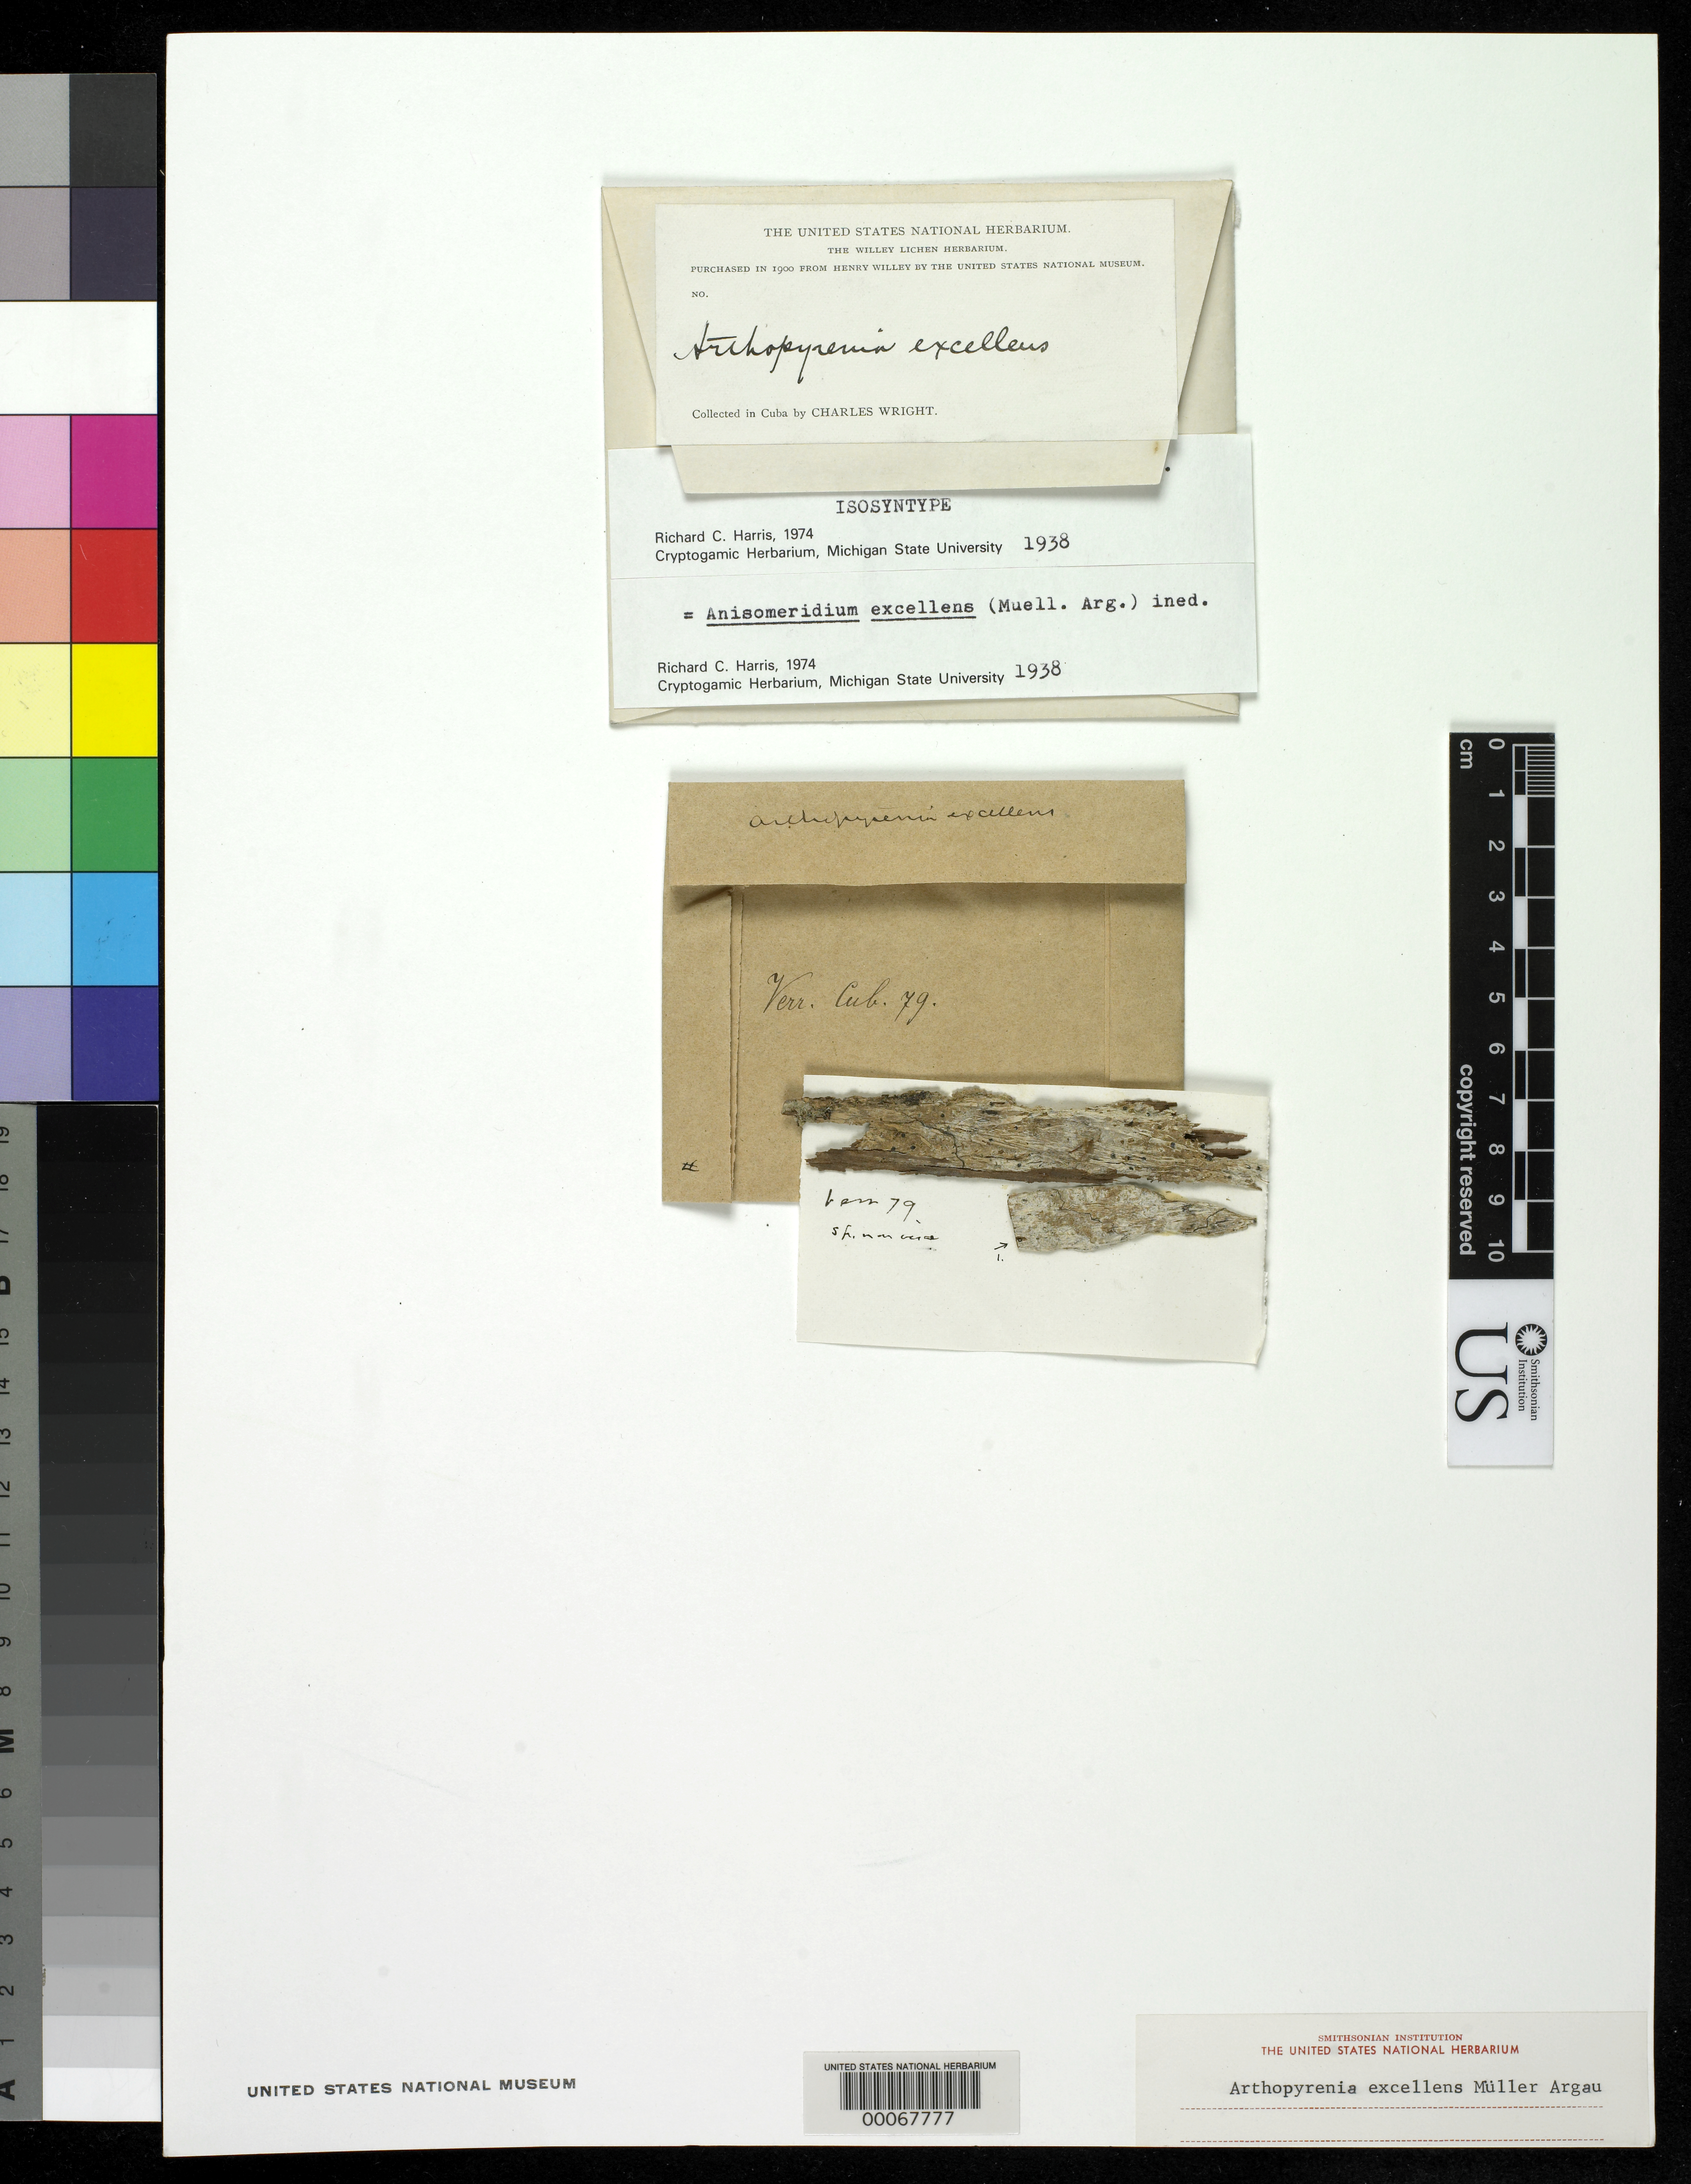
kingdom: Fungi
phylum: Ascomycota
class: Dothideomycetes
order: Pleosporales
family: Arthopyreniaceae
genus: Arthopyrenia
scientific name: Arthopyrenia excellens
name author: Müll. Arg. in Engl.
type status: Isotype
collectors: C. Wright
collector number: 78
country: Cuba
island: Greater Antilles